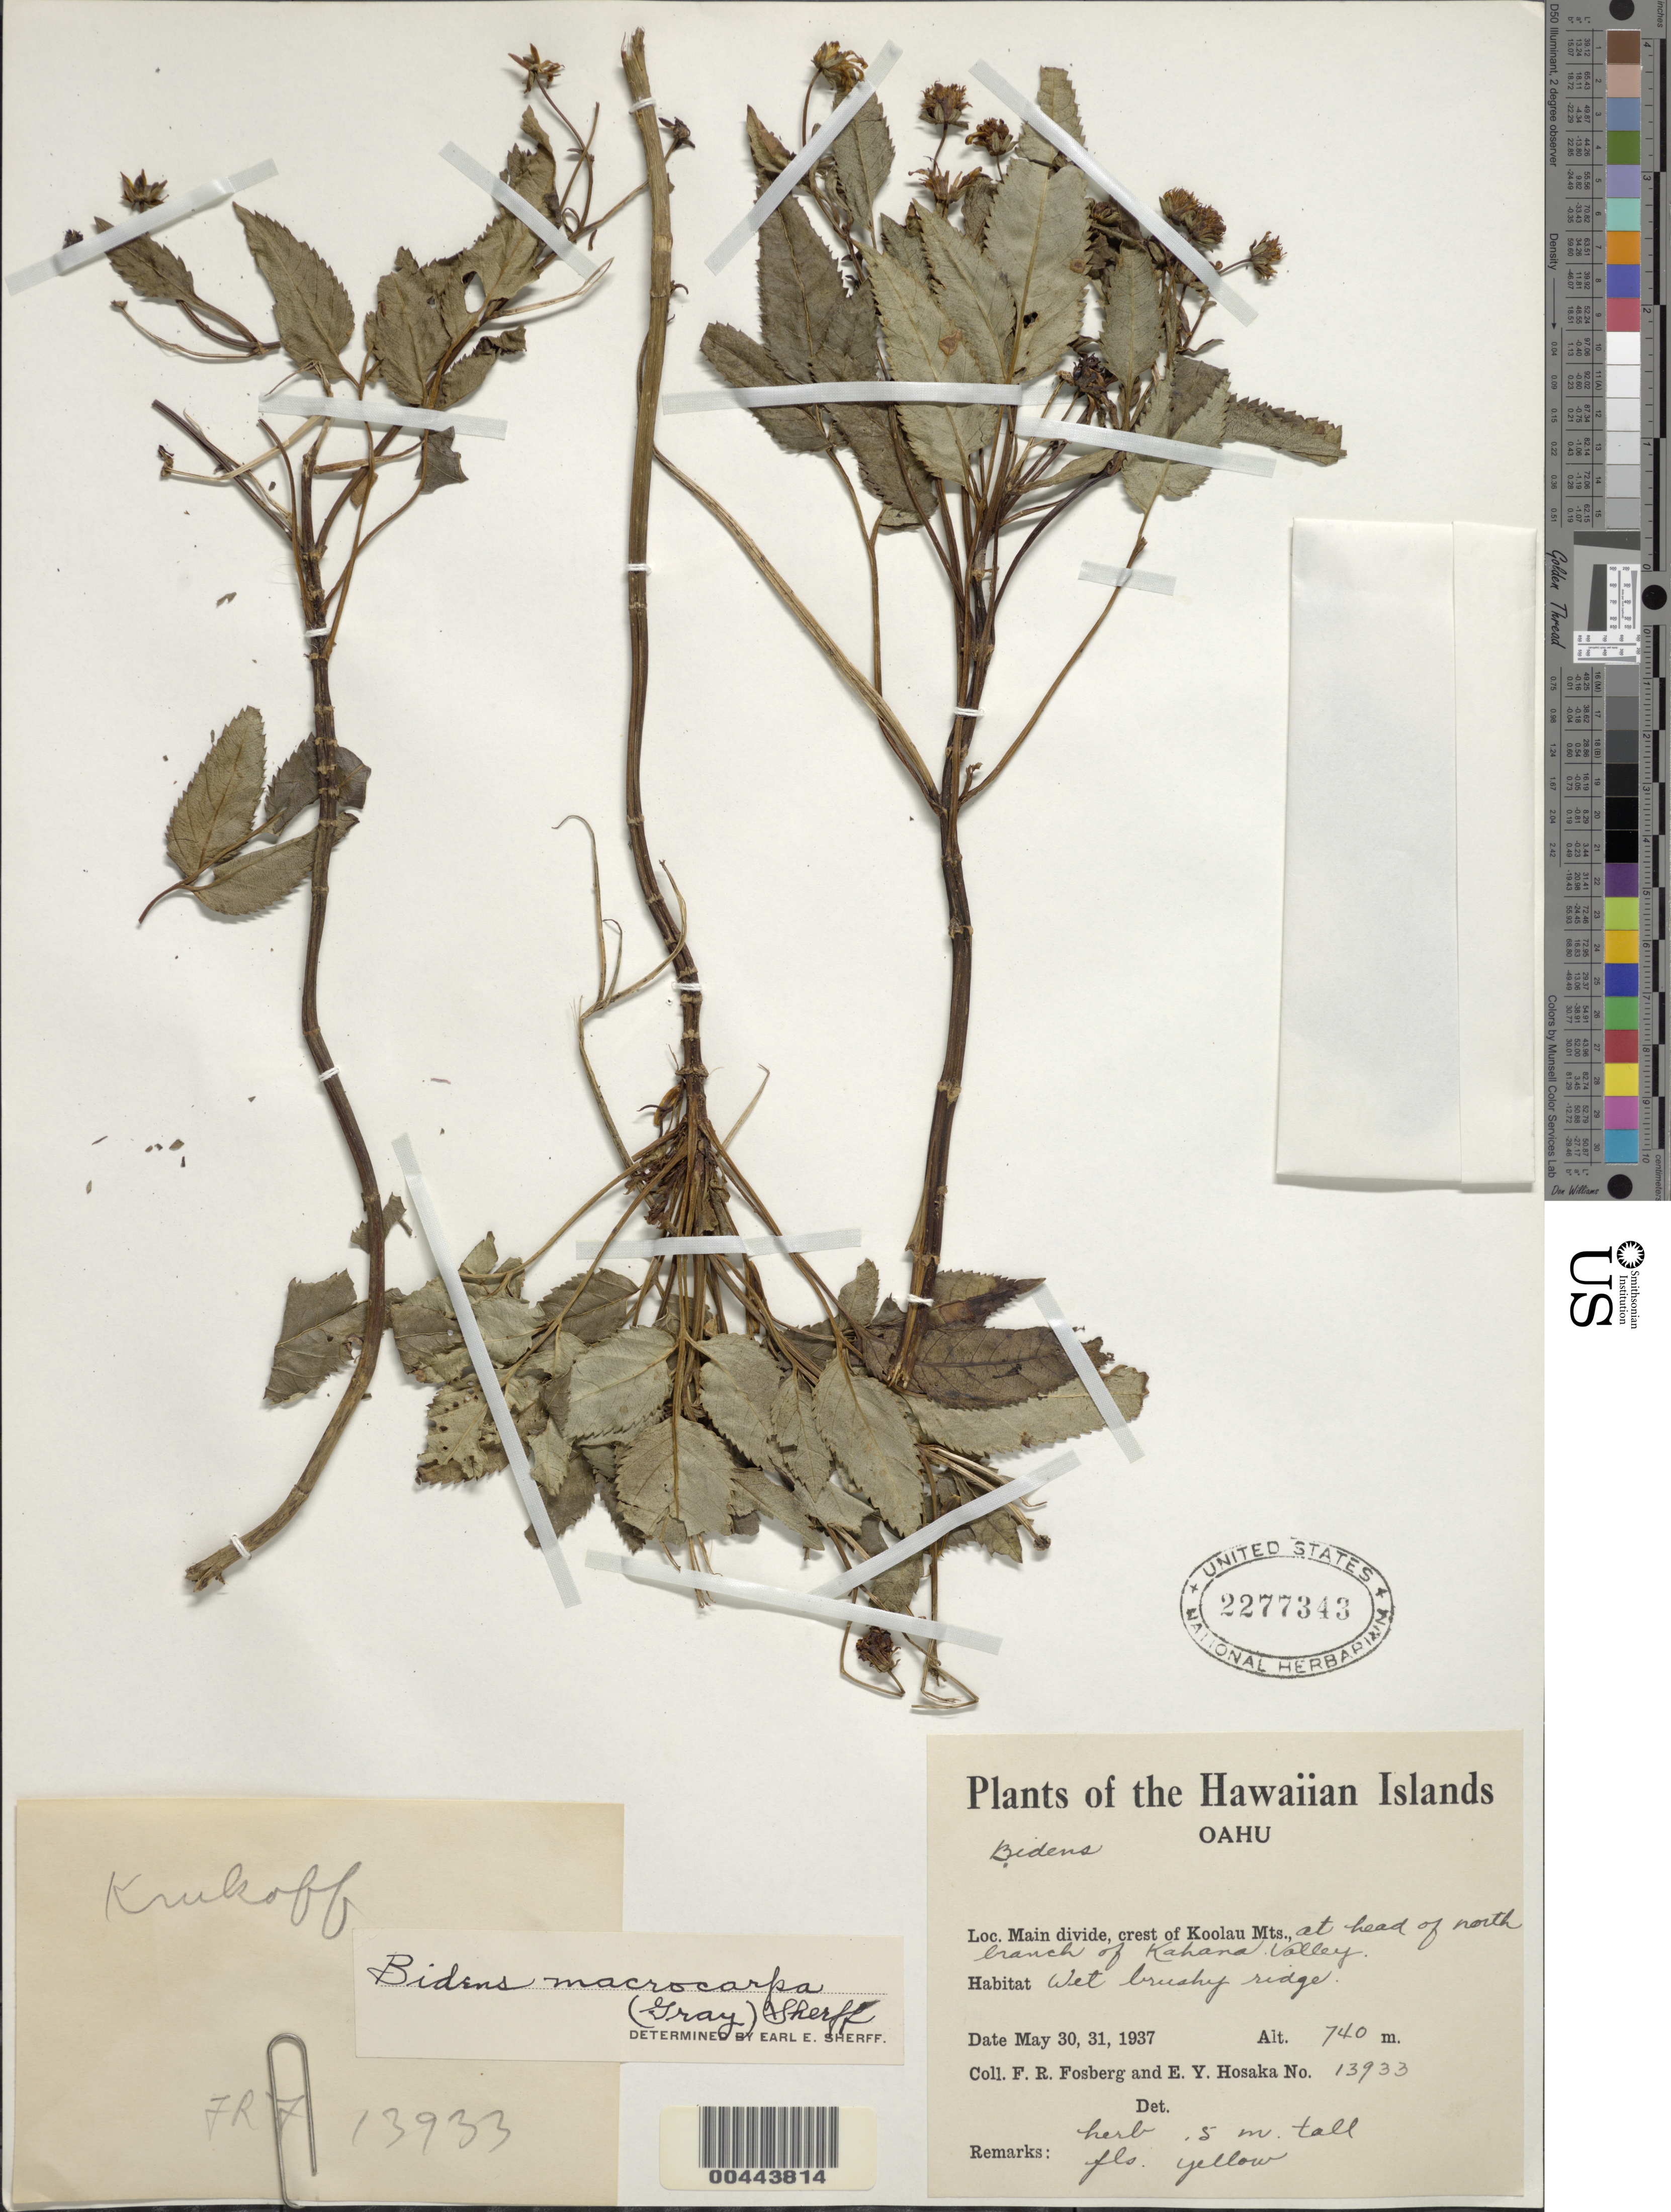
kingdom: Plantae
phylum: Tracheophyta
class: Magnoliopsida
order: Asterales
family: Asteraceae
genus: Bidens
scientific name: Bidens macrocarpa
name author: (A. Gray) Sherff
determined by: Sherff, E. E.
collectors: F. R. Fosberg & E. Y. Hosaka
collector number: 13933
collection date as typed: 30 May 1937 to 31 May 1937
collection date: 1937-05-30/1937-05-31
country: United States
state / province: Hawaii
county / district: Honolulu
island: Oahu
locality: Main divide, crest of Koolau Mountains, at head of north branch of Kahana Valley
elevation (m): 740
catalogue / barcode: US 2277343